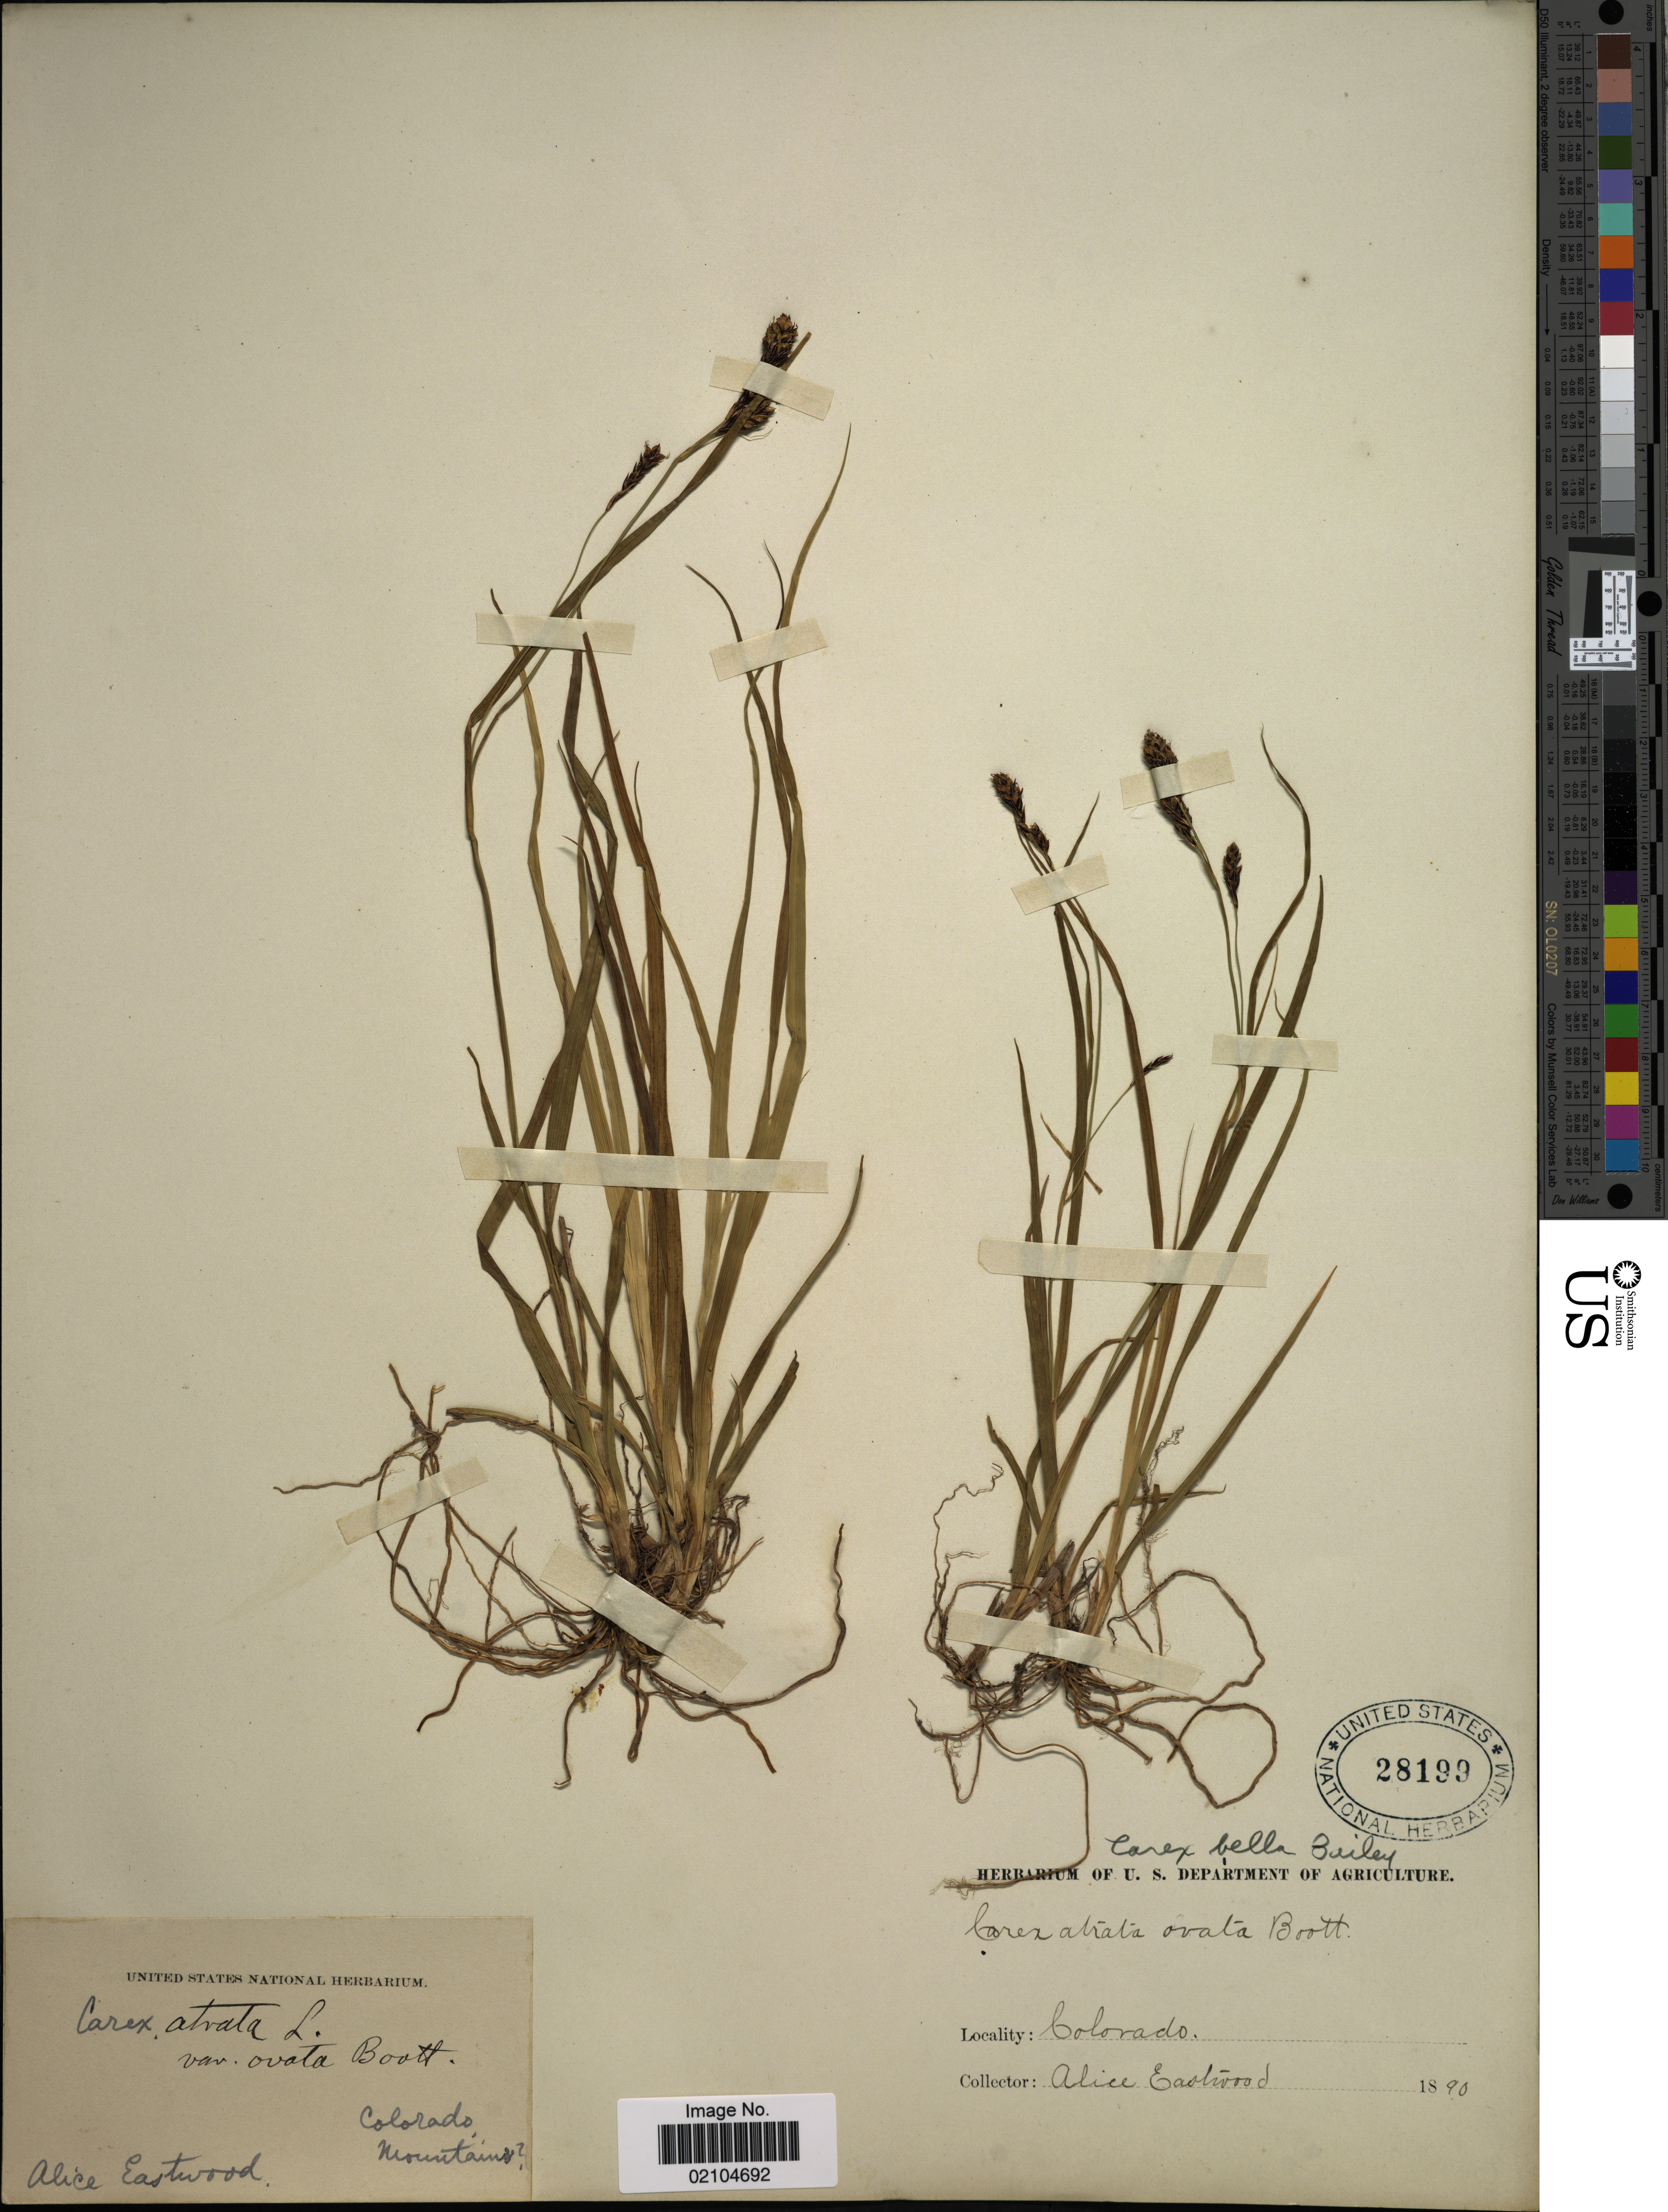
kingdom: Plantae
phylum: Tracheophyta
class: Liliopsida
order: Poales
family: Cyperaceae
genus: Carex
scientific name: Carex bella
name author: L.H. Bailey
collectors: A. Eastwood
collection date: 1890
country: United States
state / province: Colorado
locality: Colorado Mountain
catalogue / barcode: US 28199